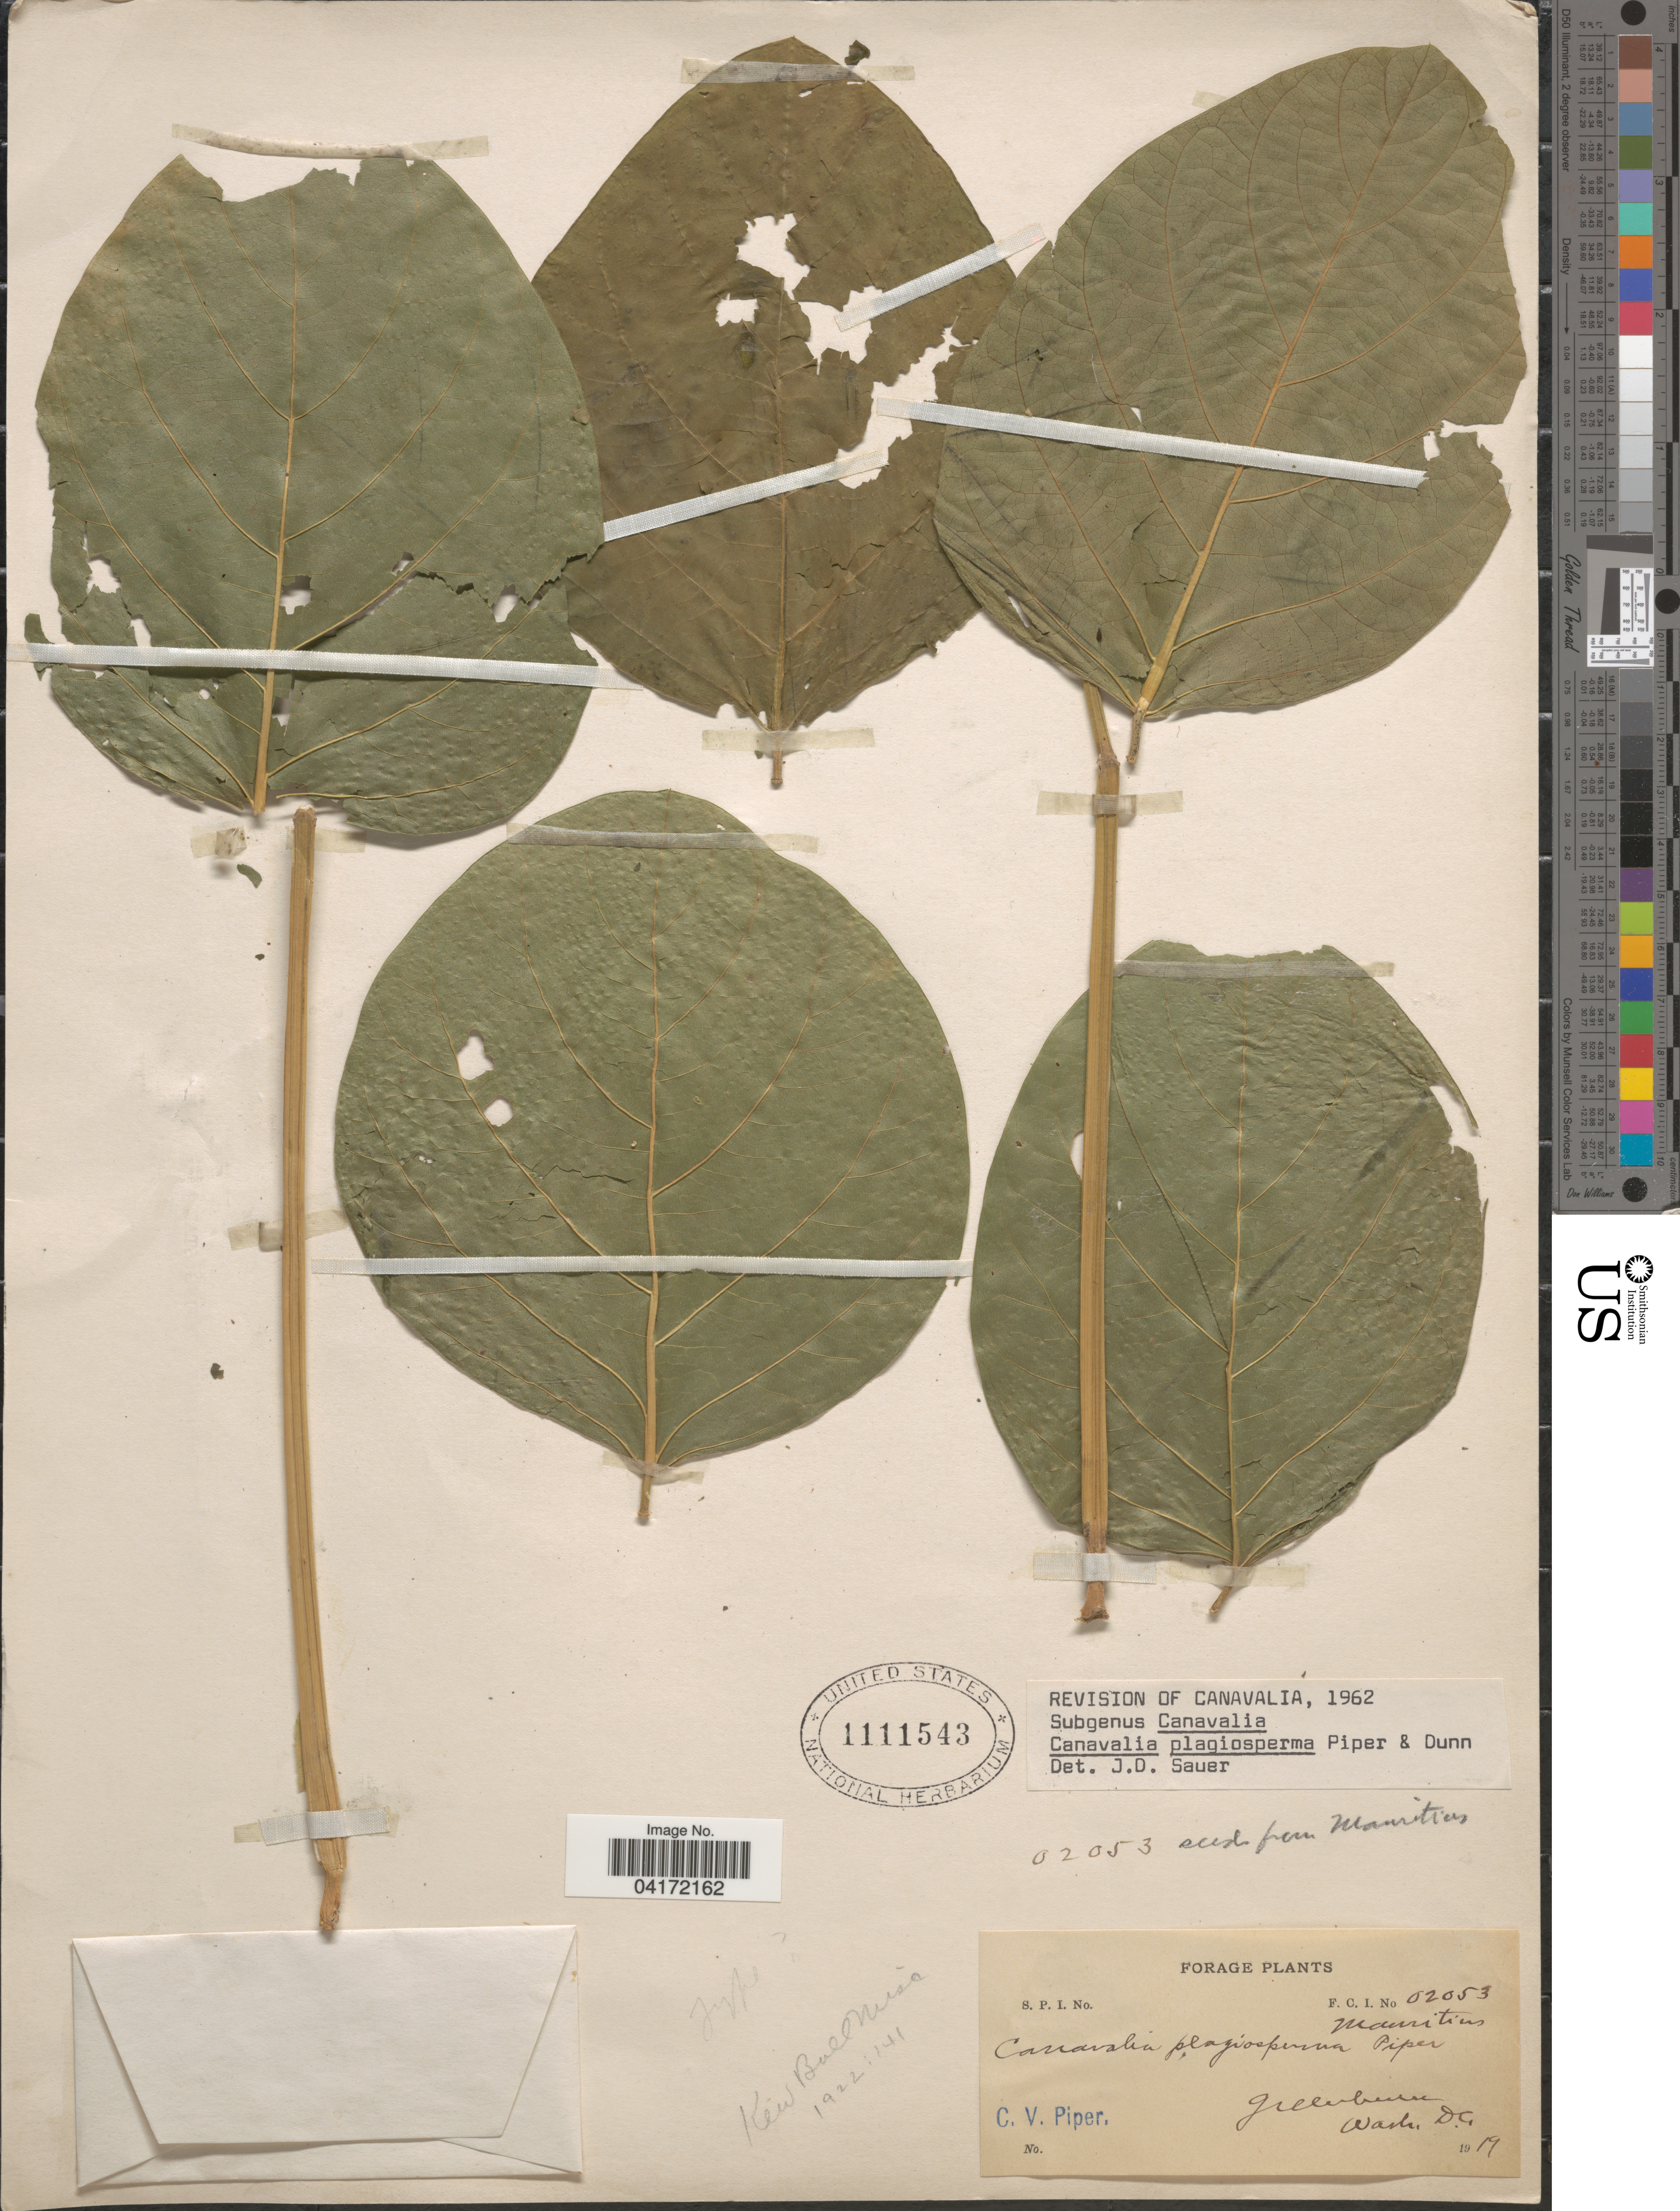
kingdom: Plantae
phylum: Tracheophyta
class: Magnoliopsida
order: Fabales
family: Fabaceae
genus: Canavalia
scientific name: Canavalia plagiosperma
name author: Piper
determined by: Sauer, J. D.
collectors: C. V. Piper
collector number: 02053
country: United States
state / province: District of Columbia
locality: Forage. Greenhouse Wash.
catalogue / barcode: US 1111543